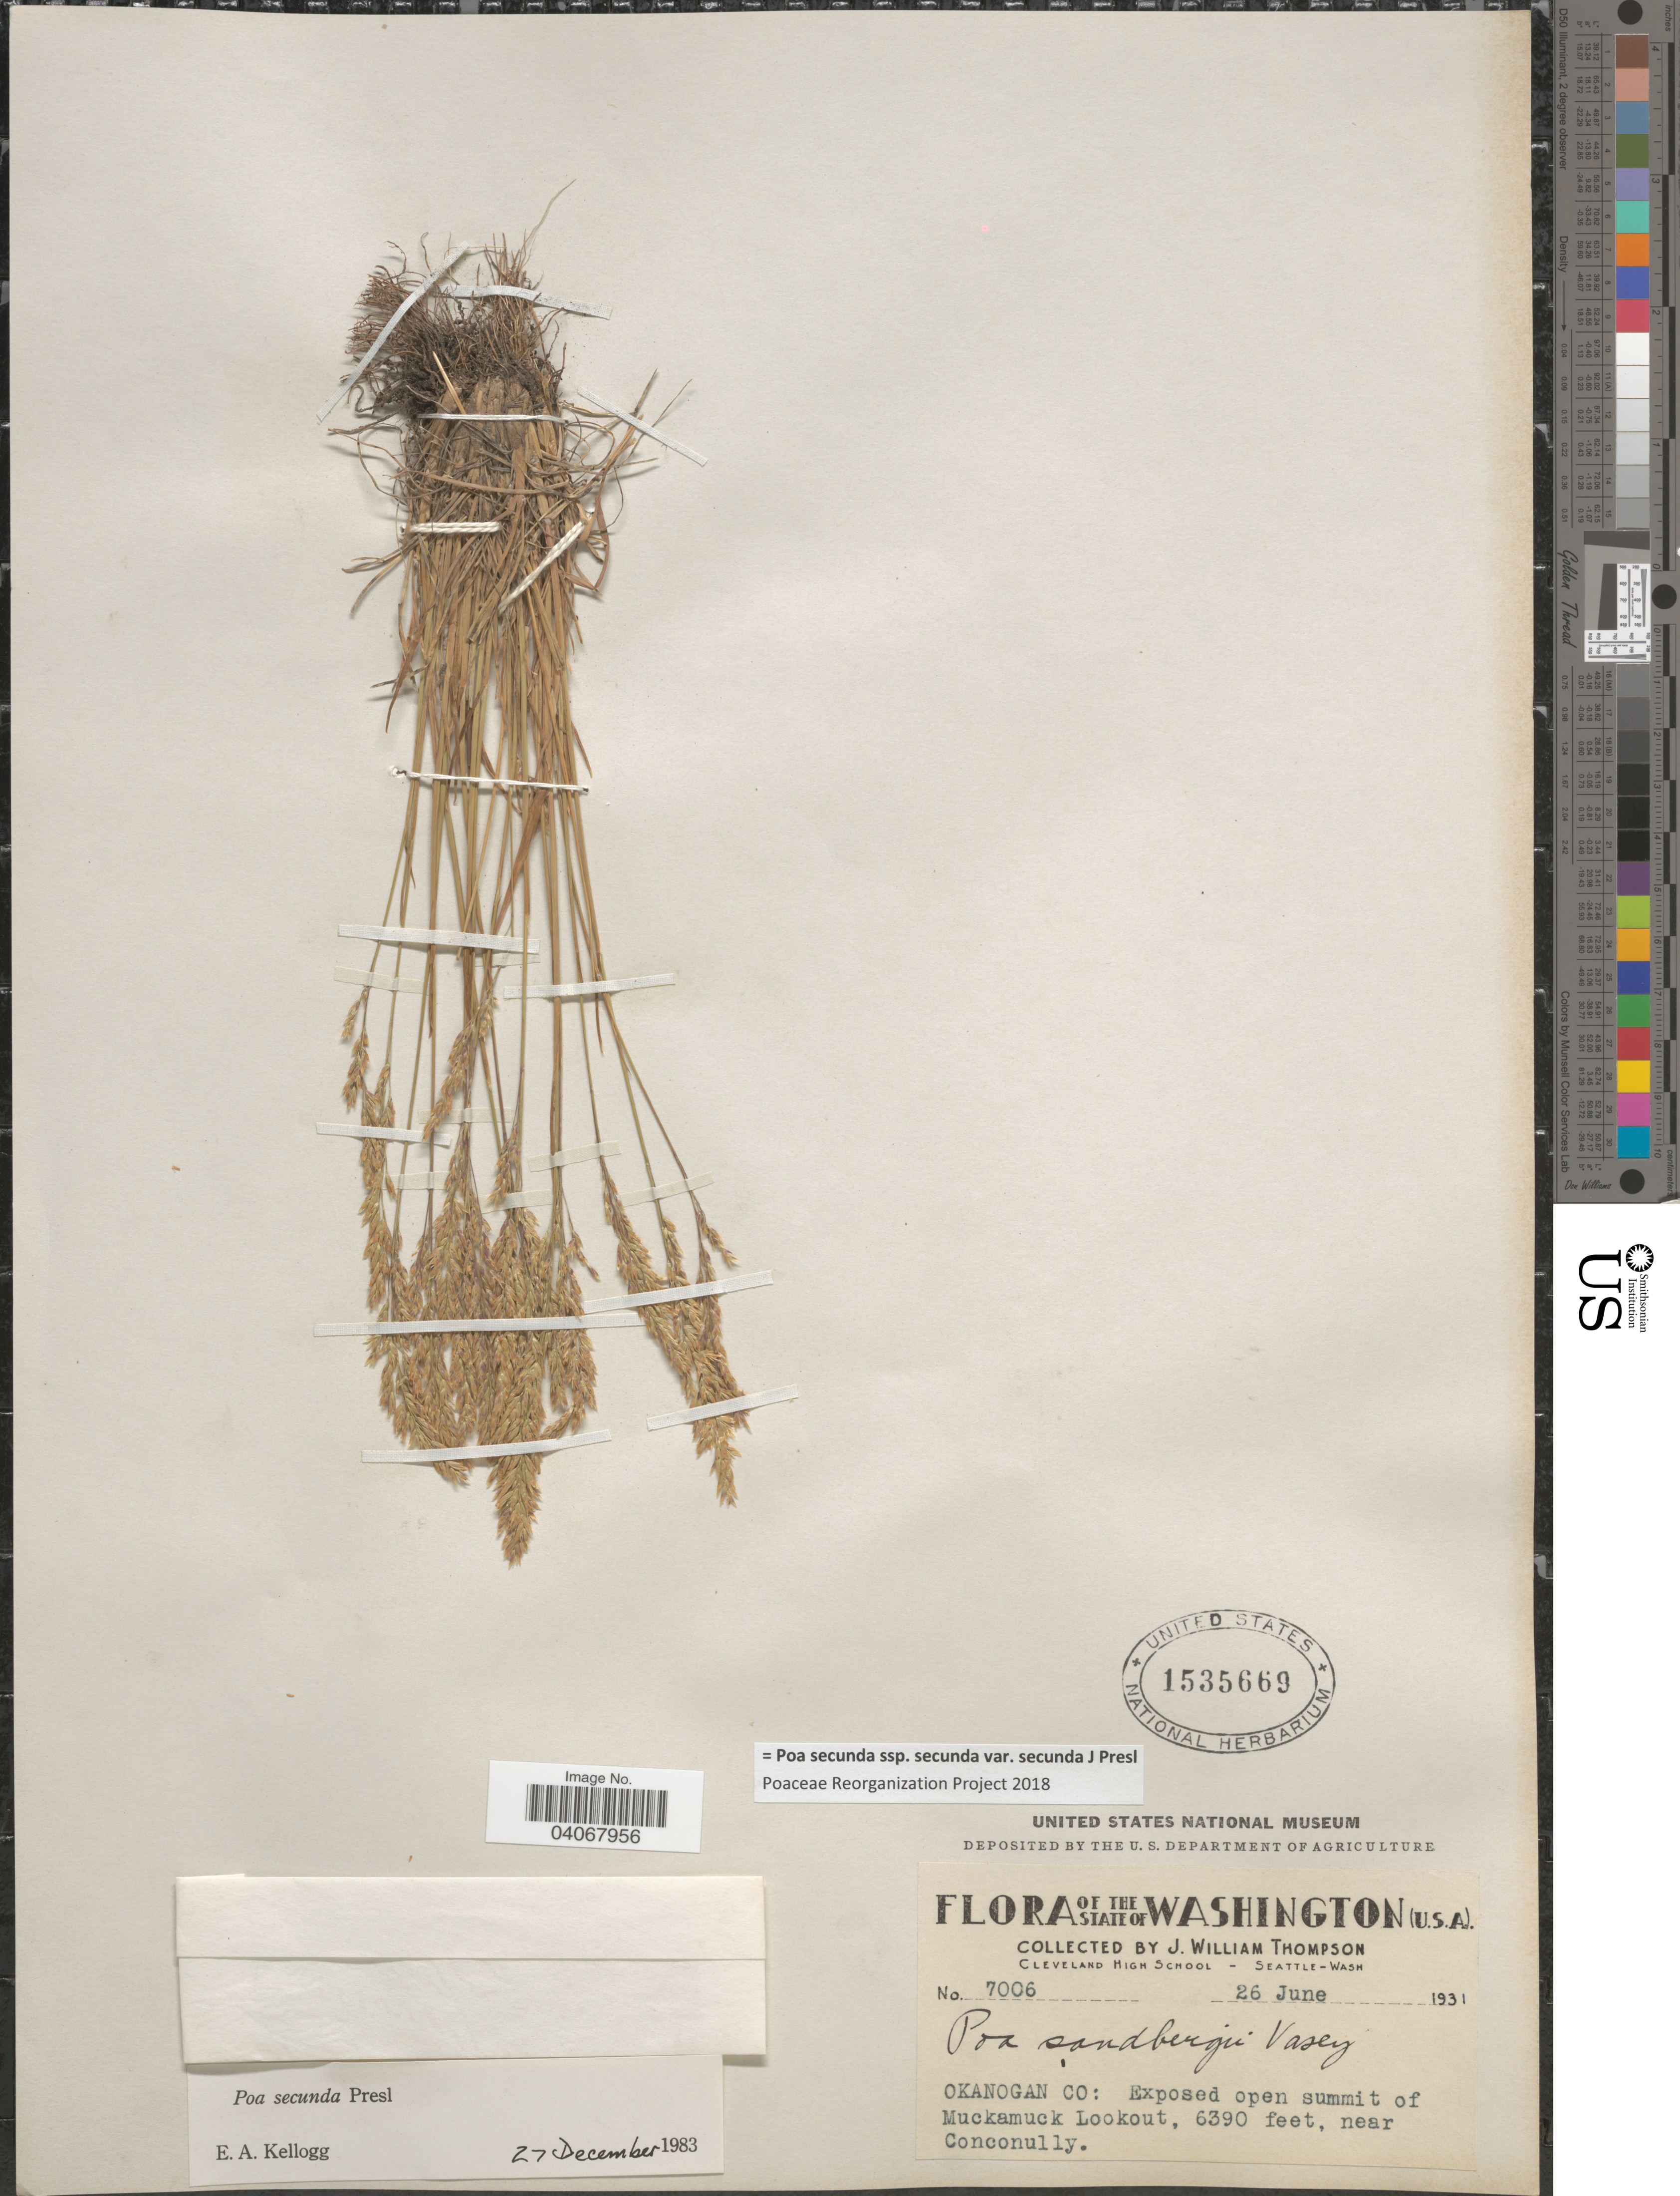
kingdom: Plantae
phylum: Tracheophyta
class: Liliopsida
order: Poales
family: Poaceae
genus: Poa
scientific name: Poa secunda subsp. secunda var. secunda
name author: J. Presl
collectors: J. W. Thompson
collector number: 7006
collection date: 1931-06-26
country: United States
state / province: Washington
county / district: Okanogan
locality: Okanogan Co: Exposed open summit of Muckamuck Lookout, near Conconully.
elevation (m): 1948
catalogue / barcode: US 1535669